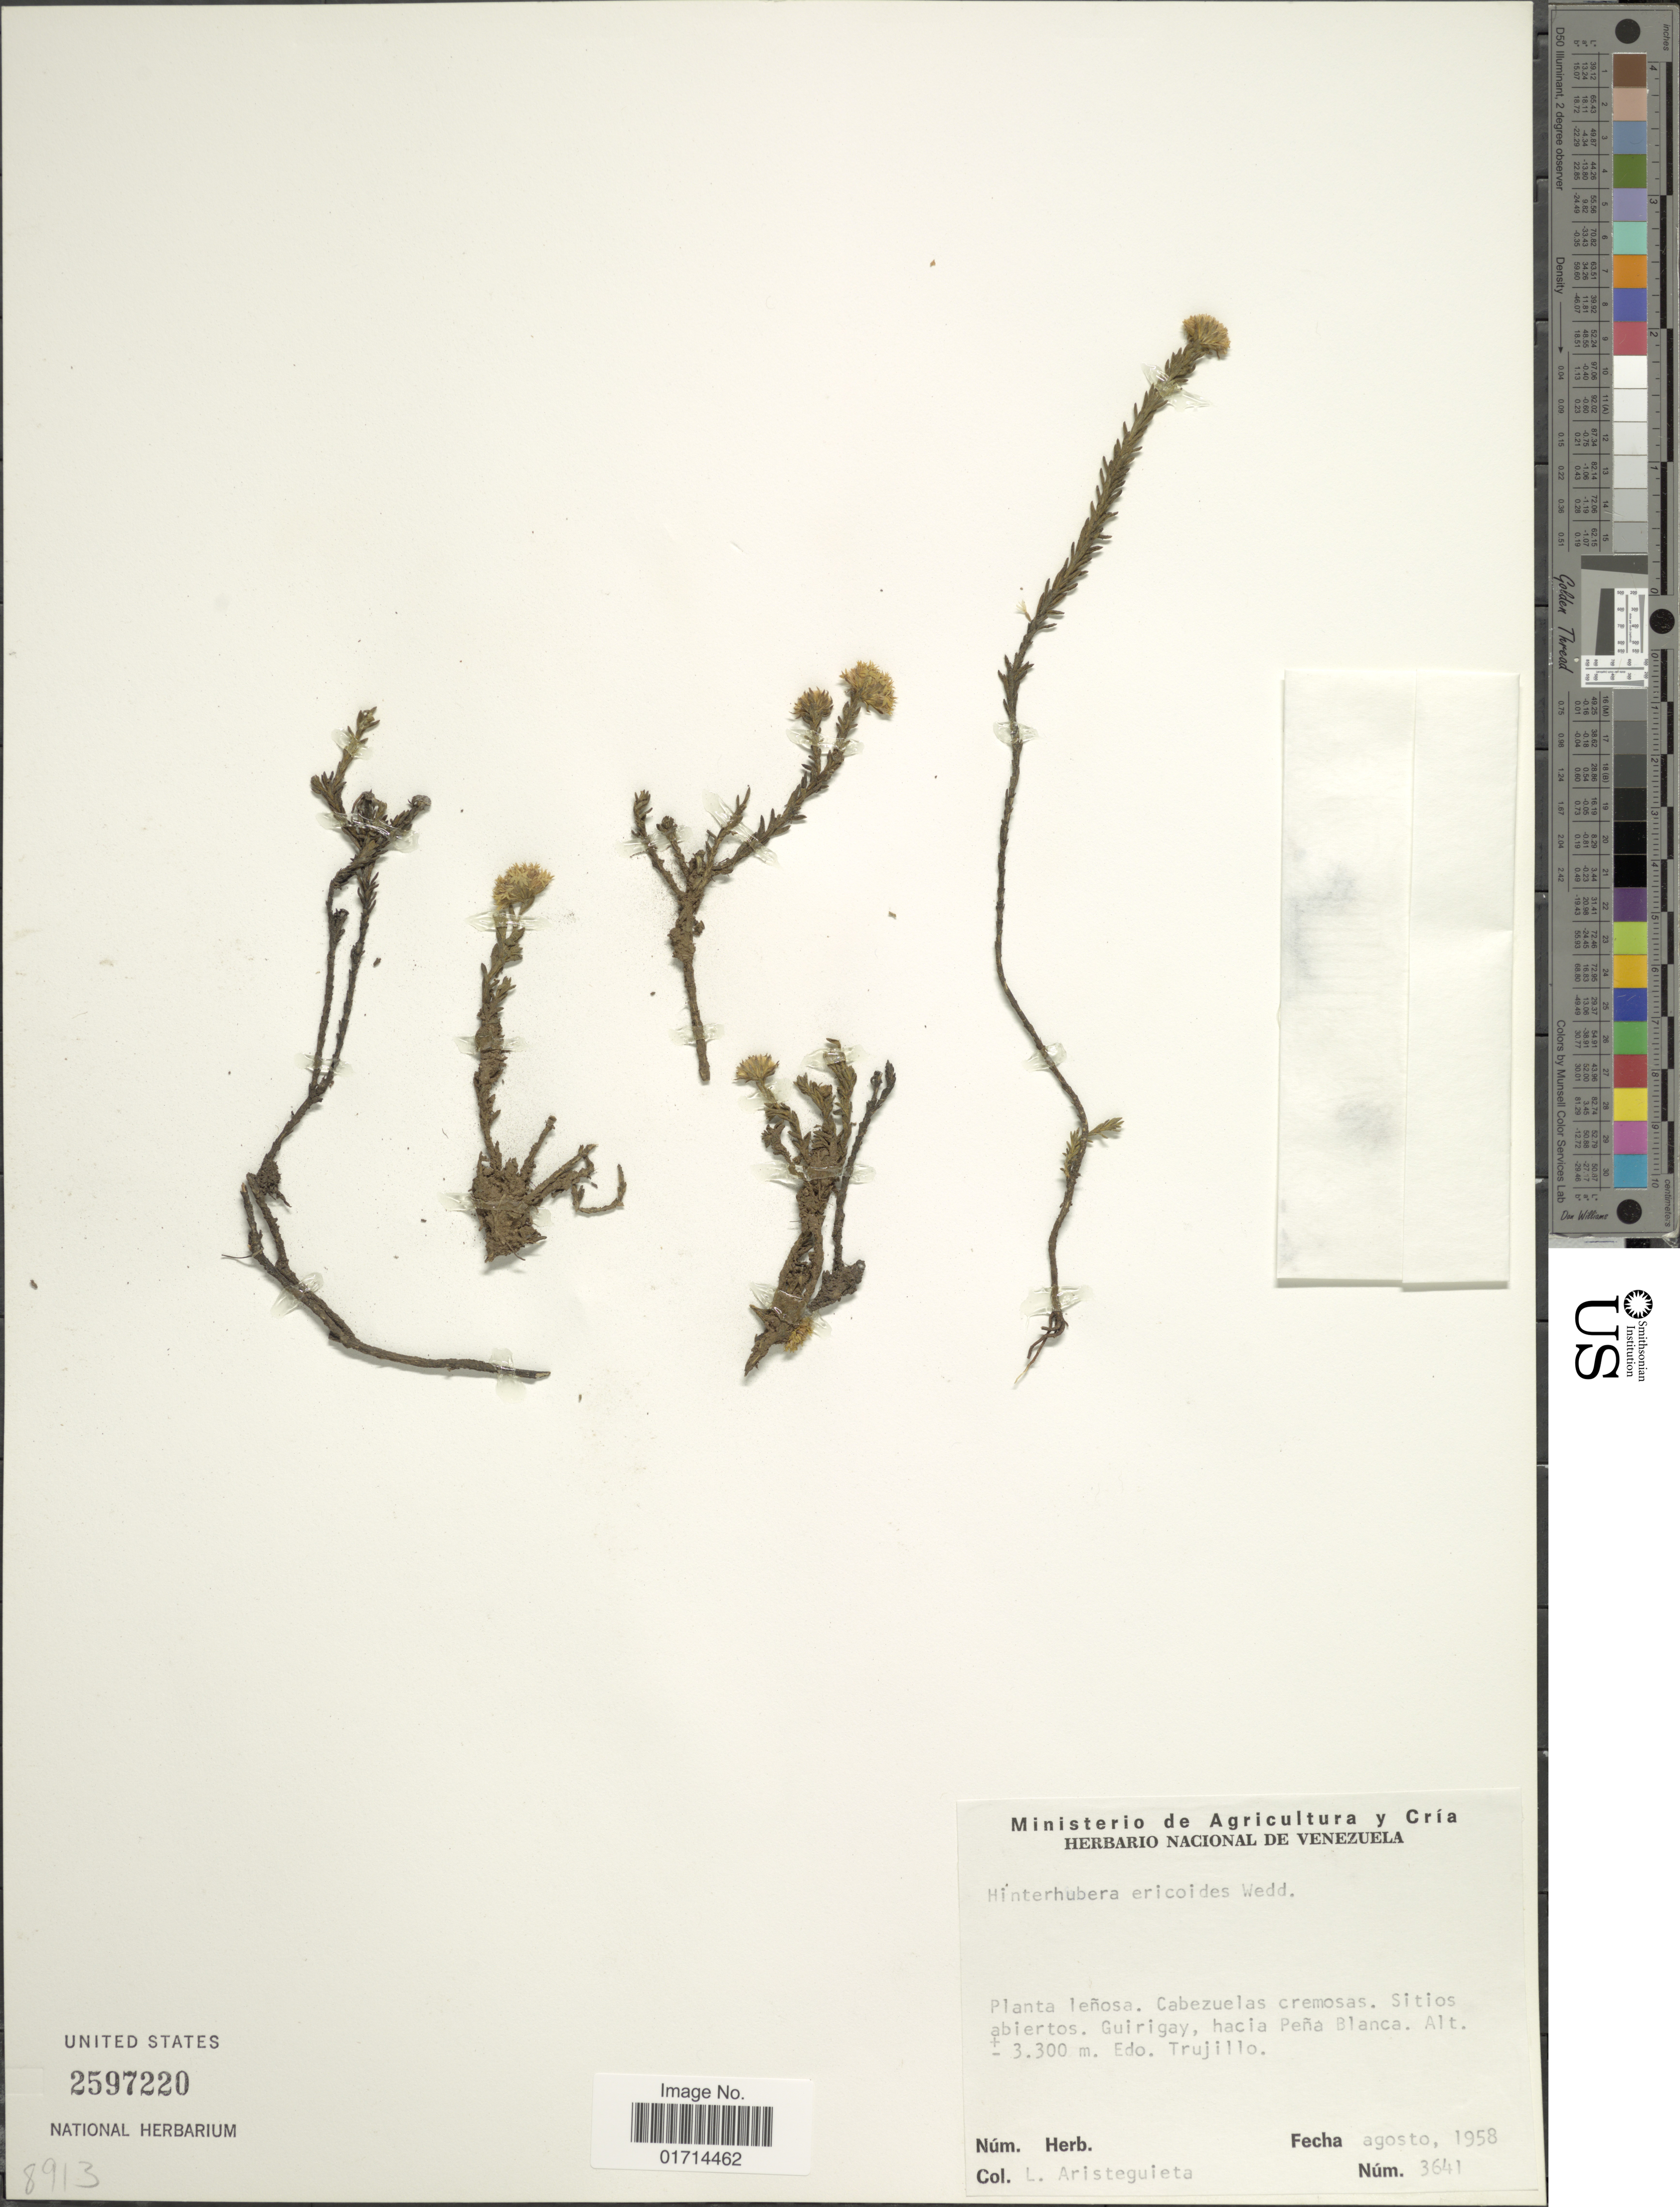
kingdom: Plantae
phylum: Tracheophyta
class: Magnoliopsida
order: Asterales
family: Asteraceae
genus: Hinterhubera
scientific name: Hinterhubera ericoides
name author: Wedd.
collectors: L. Aristeguieta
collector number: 3641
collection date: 1958-08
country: Venezuela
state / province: Trujillo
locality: Guirigay, hacia Pena Blanca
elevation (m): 3300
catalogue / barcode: US 2597220